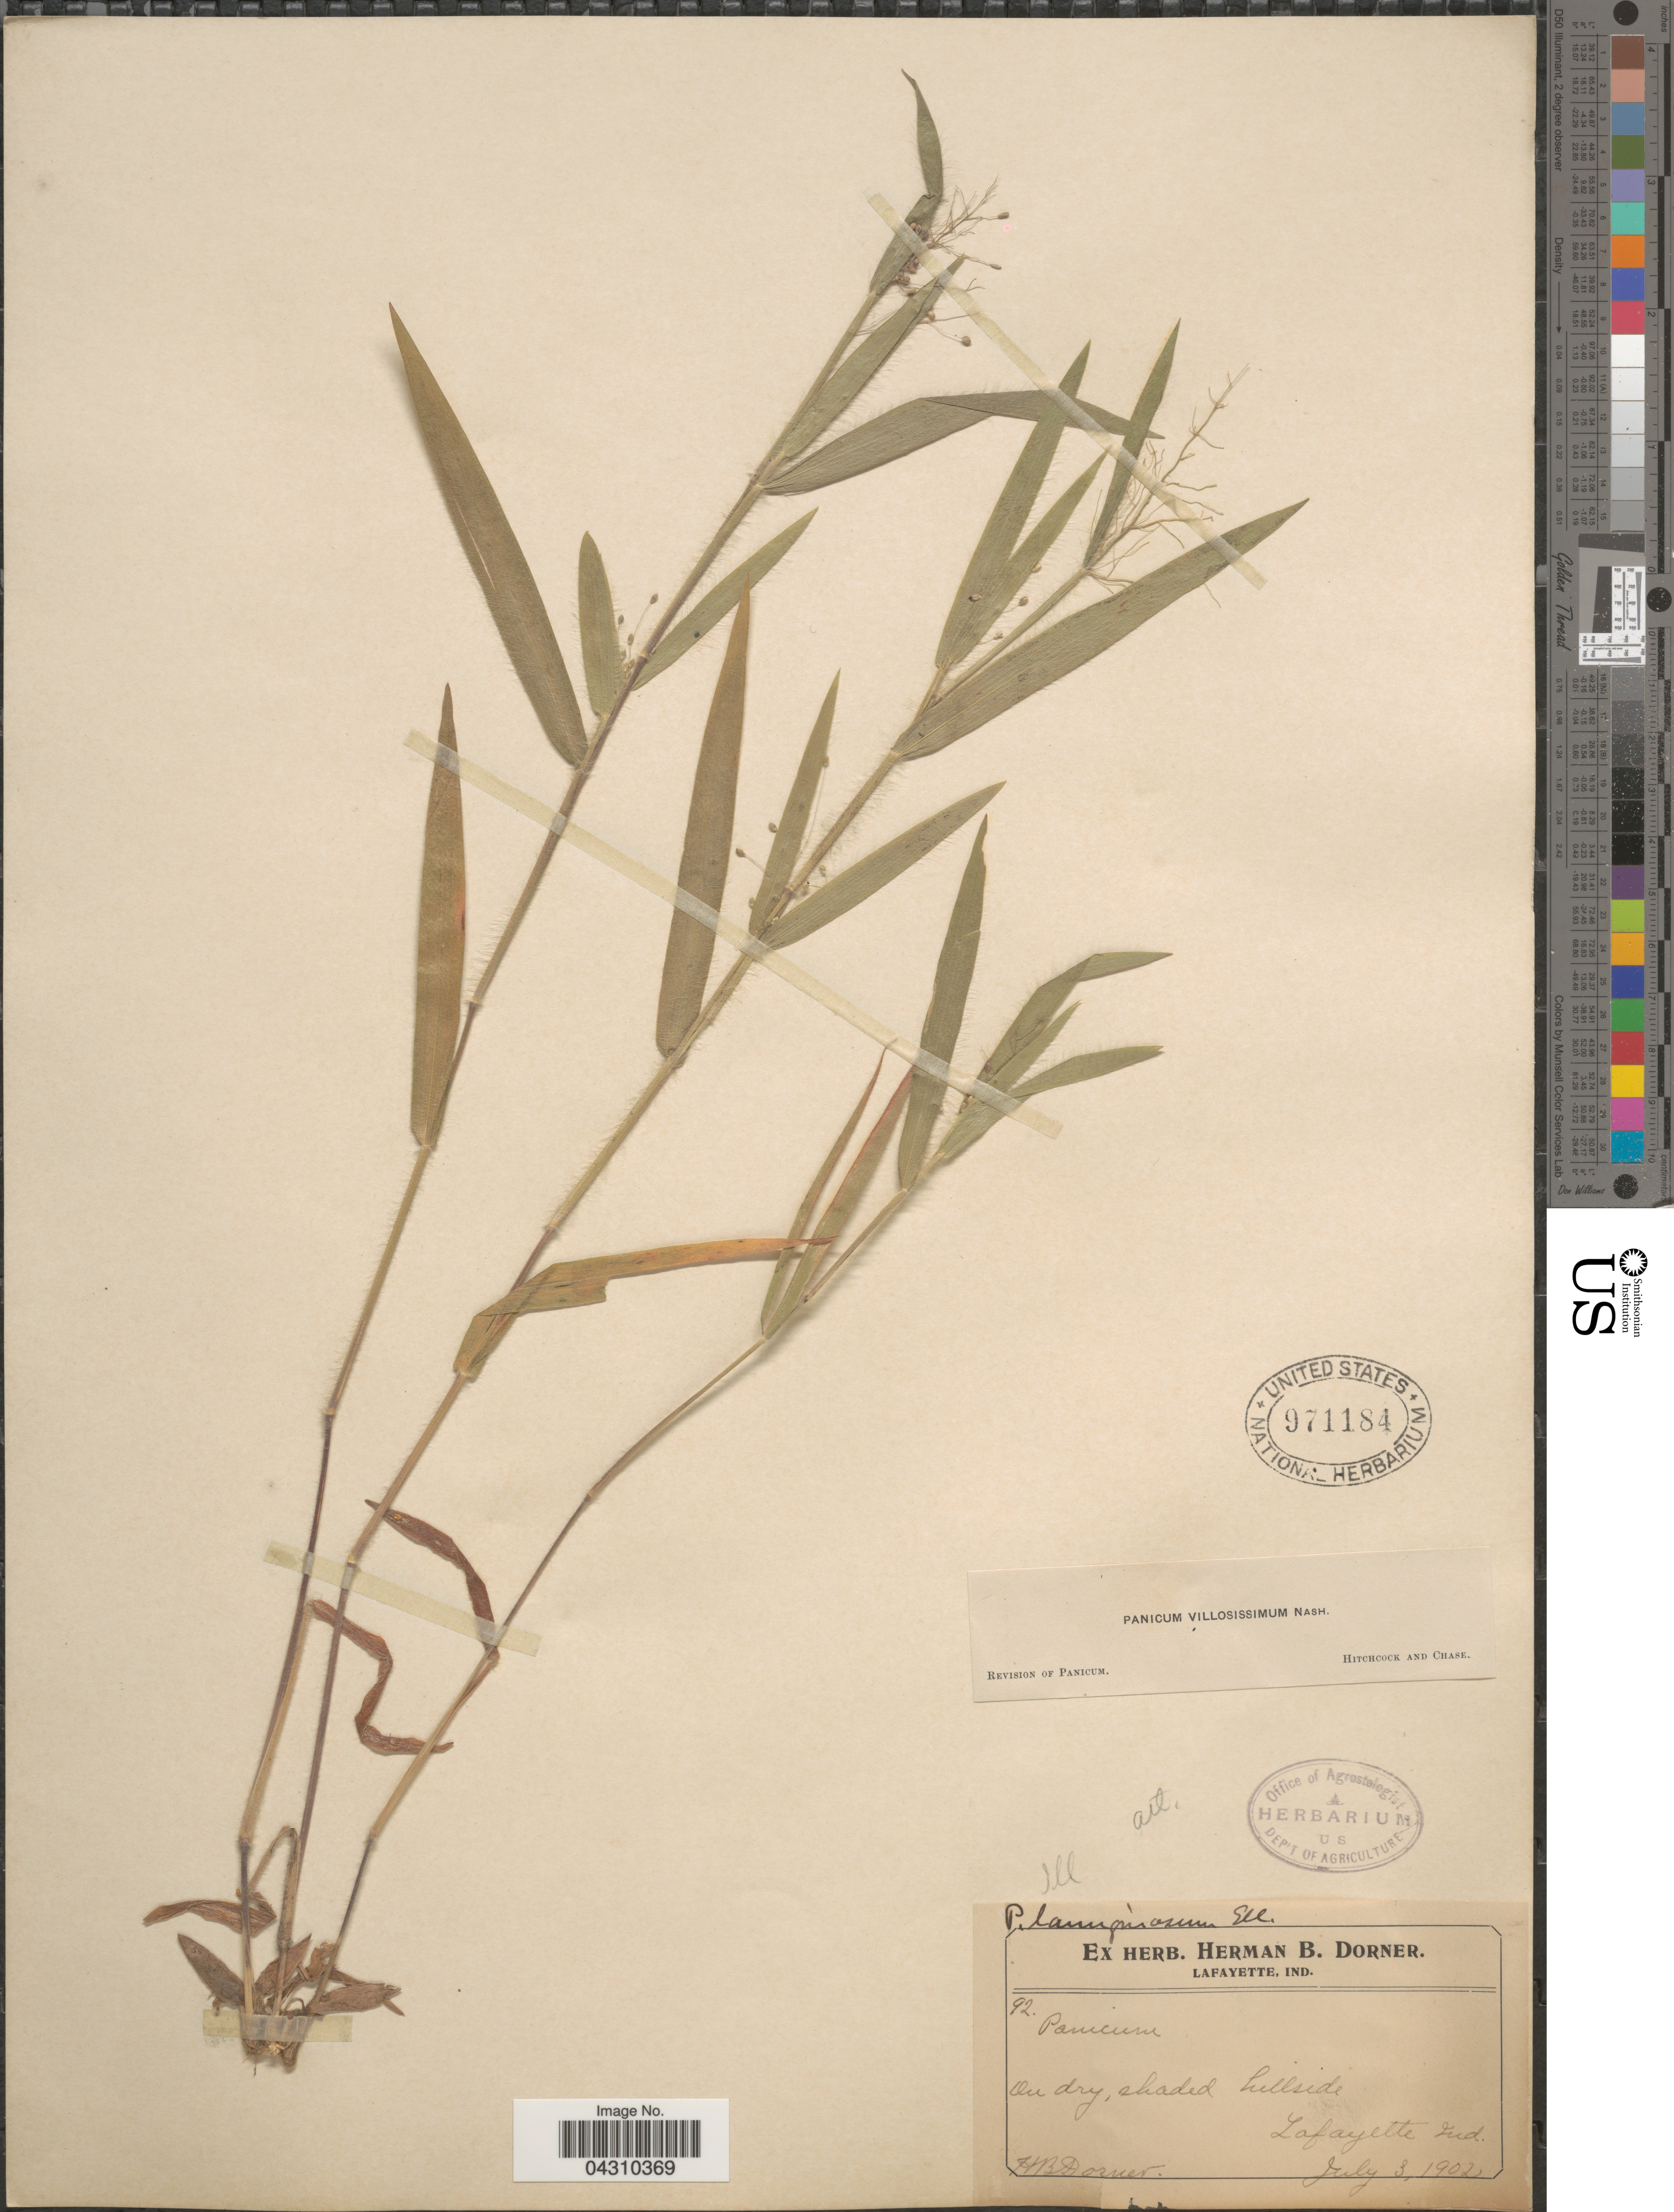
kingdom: Plantae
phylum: Tracheophyta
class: Liliopsida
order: Poales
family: Poaceae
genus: Dichanthelium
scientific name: Dichanthelium acuminatum var. acuminatum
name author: (Sw.) Gould & C.A. Clark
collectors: H. Dorner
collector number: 92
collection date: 1902-07-03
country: United States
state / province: Indiana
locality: On dry, shaded hillside, Lafayette.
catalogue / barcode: US 971184